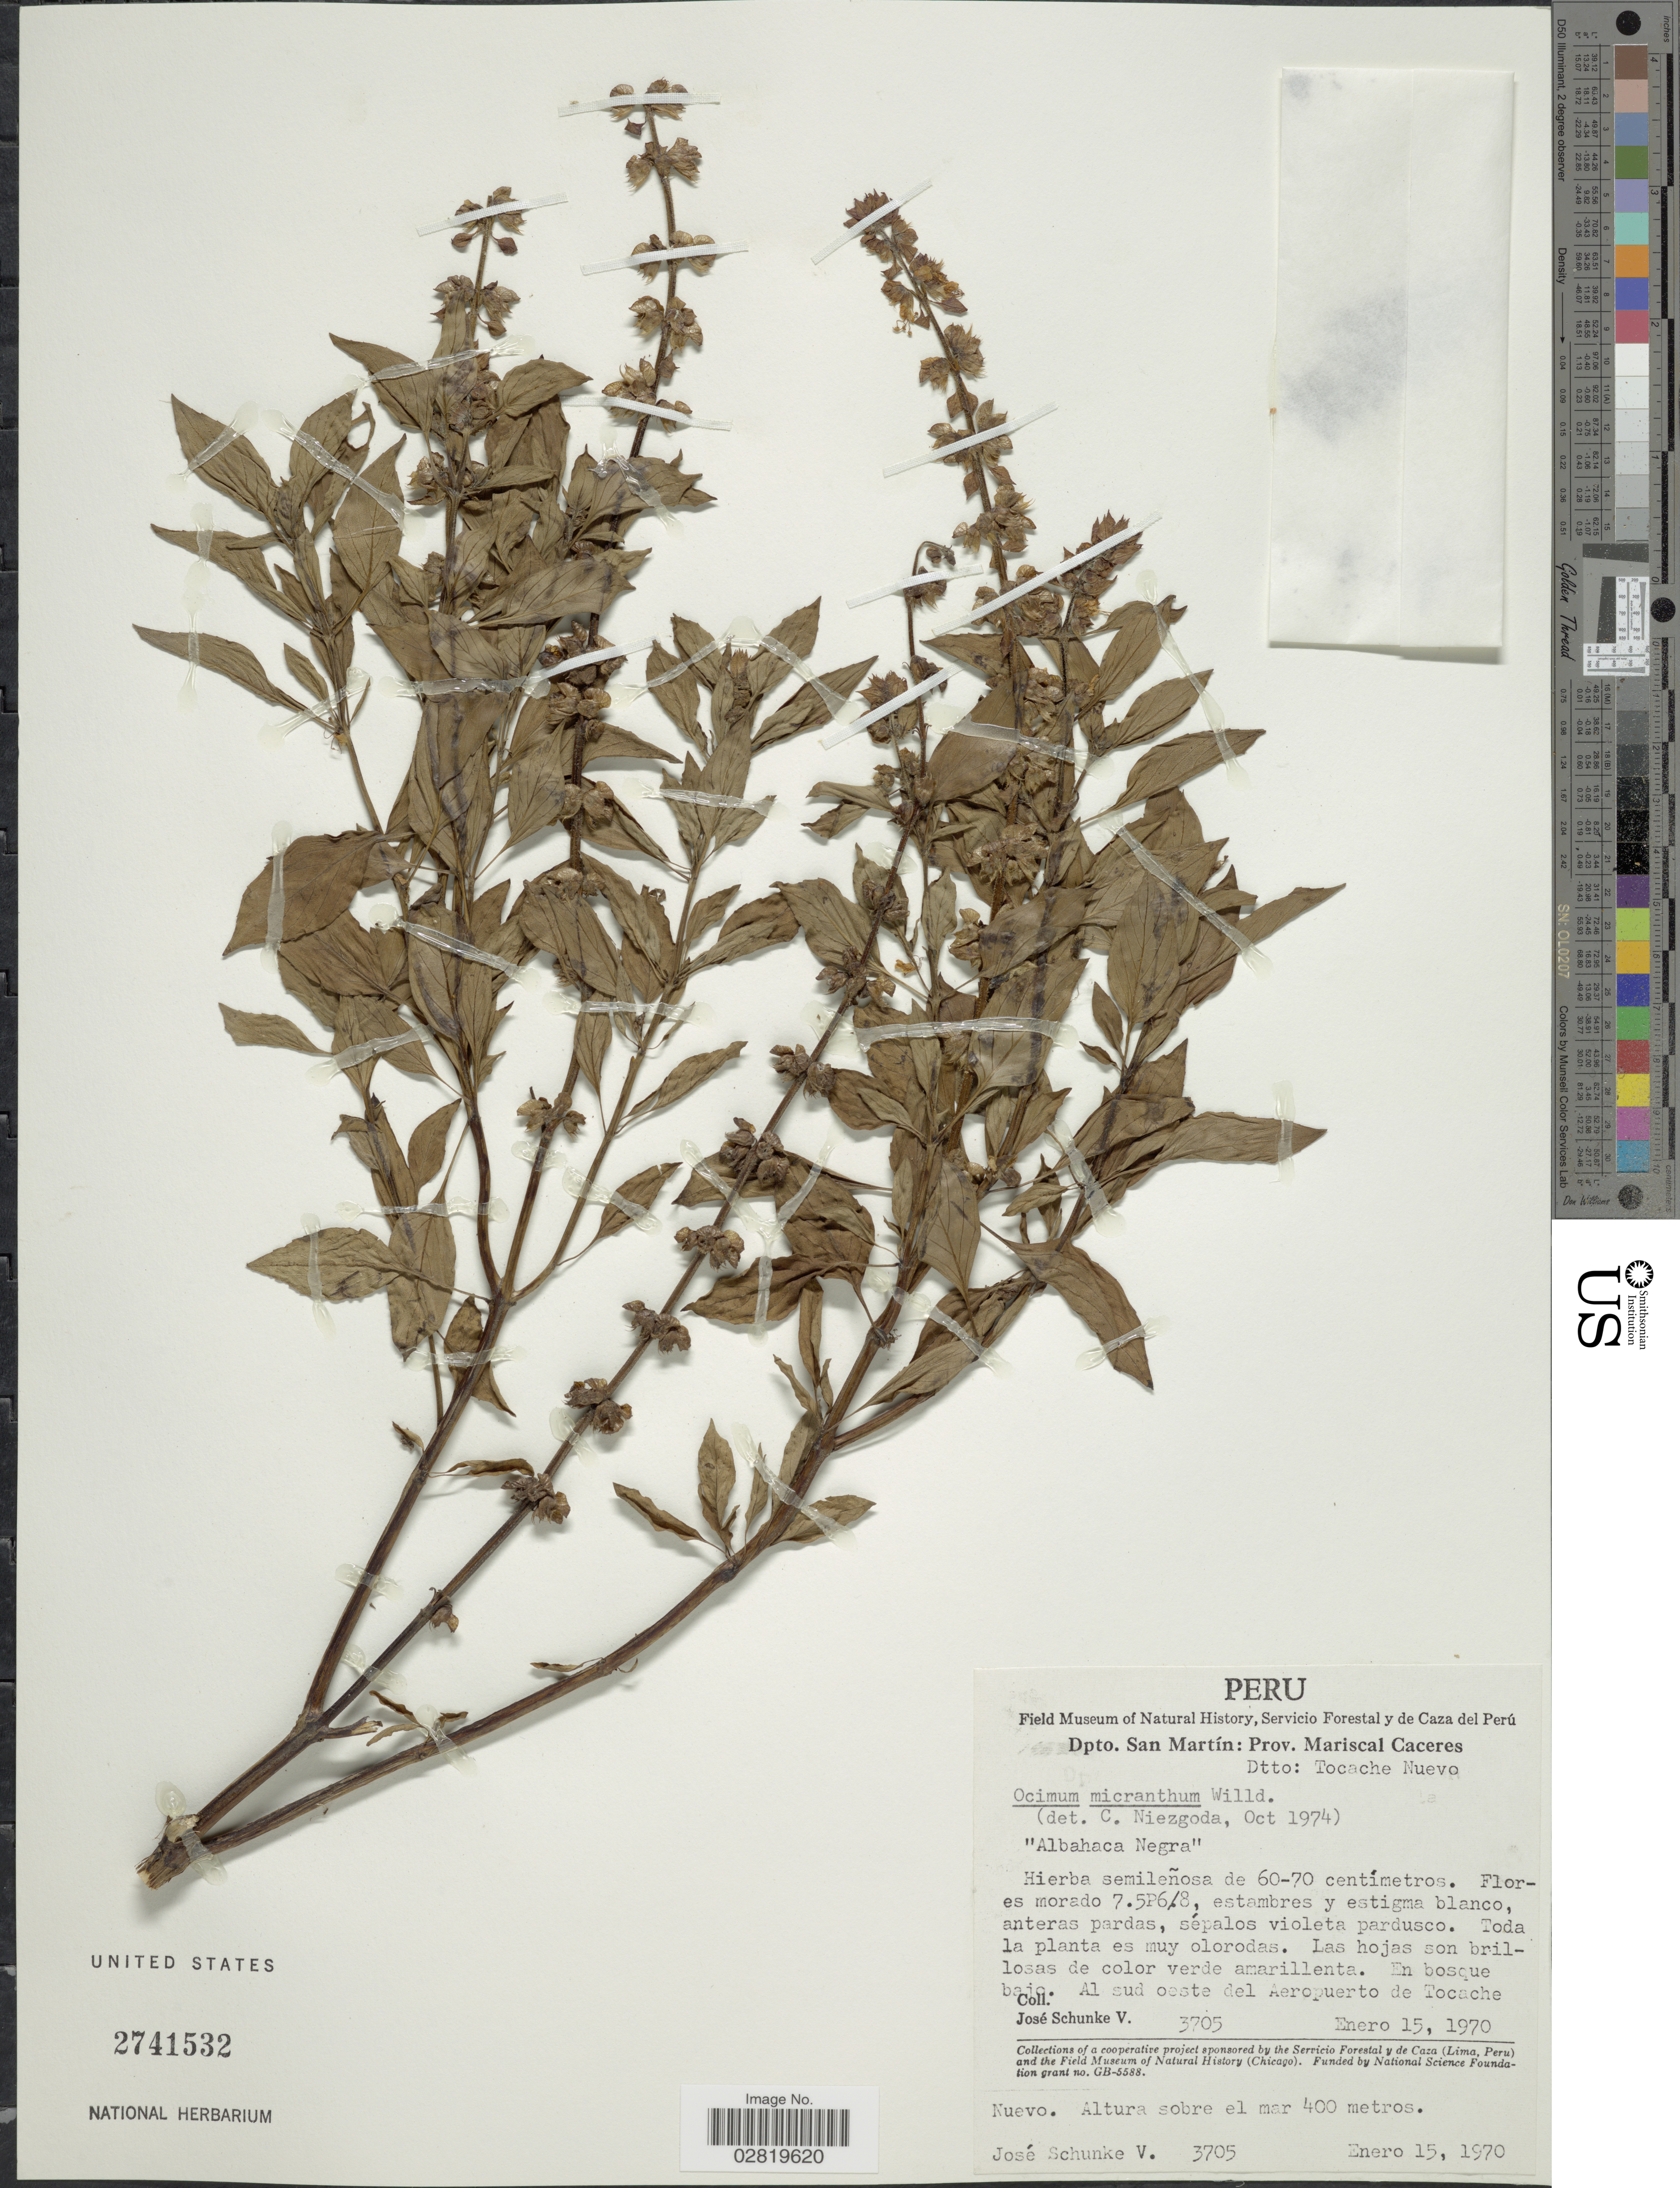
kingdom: Plantae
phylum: Tracheophyta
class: Magnoliopsida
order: Lamiales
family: Lamiaceae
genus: Ocimum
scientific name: Ocimum micranthum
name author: Willd.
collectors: J. Schunke Vigo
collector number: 3705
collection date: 1970-01-15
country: Peru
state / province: San Martín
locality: Dpto. San Martín: Prov. Mariscal Caceres, Dtto. Tocache Nuevo. Al sud oeste del Aeropuerto de Tocache.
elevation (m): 400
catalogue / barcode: US 2741532